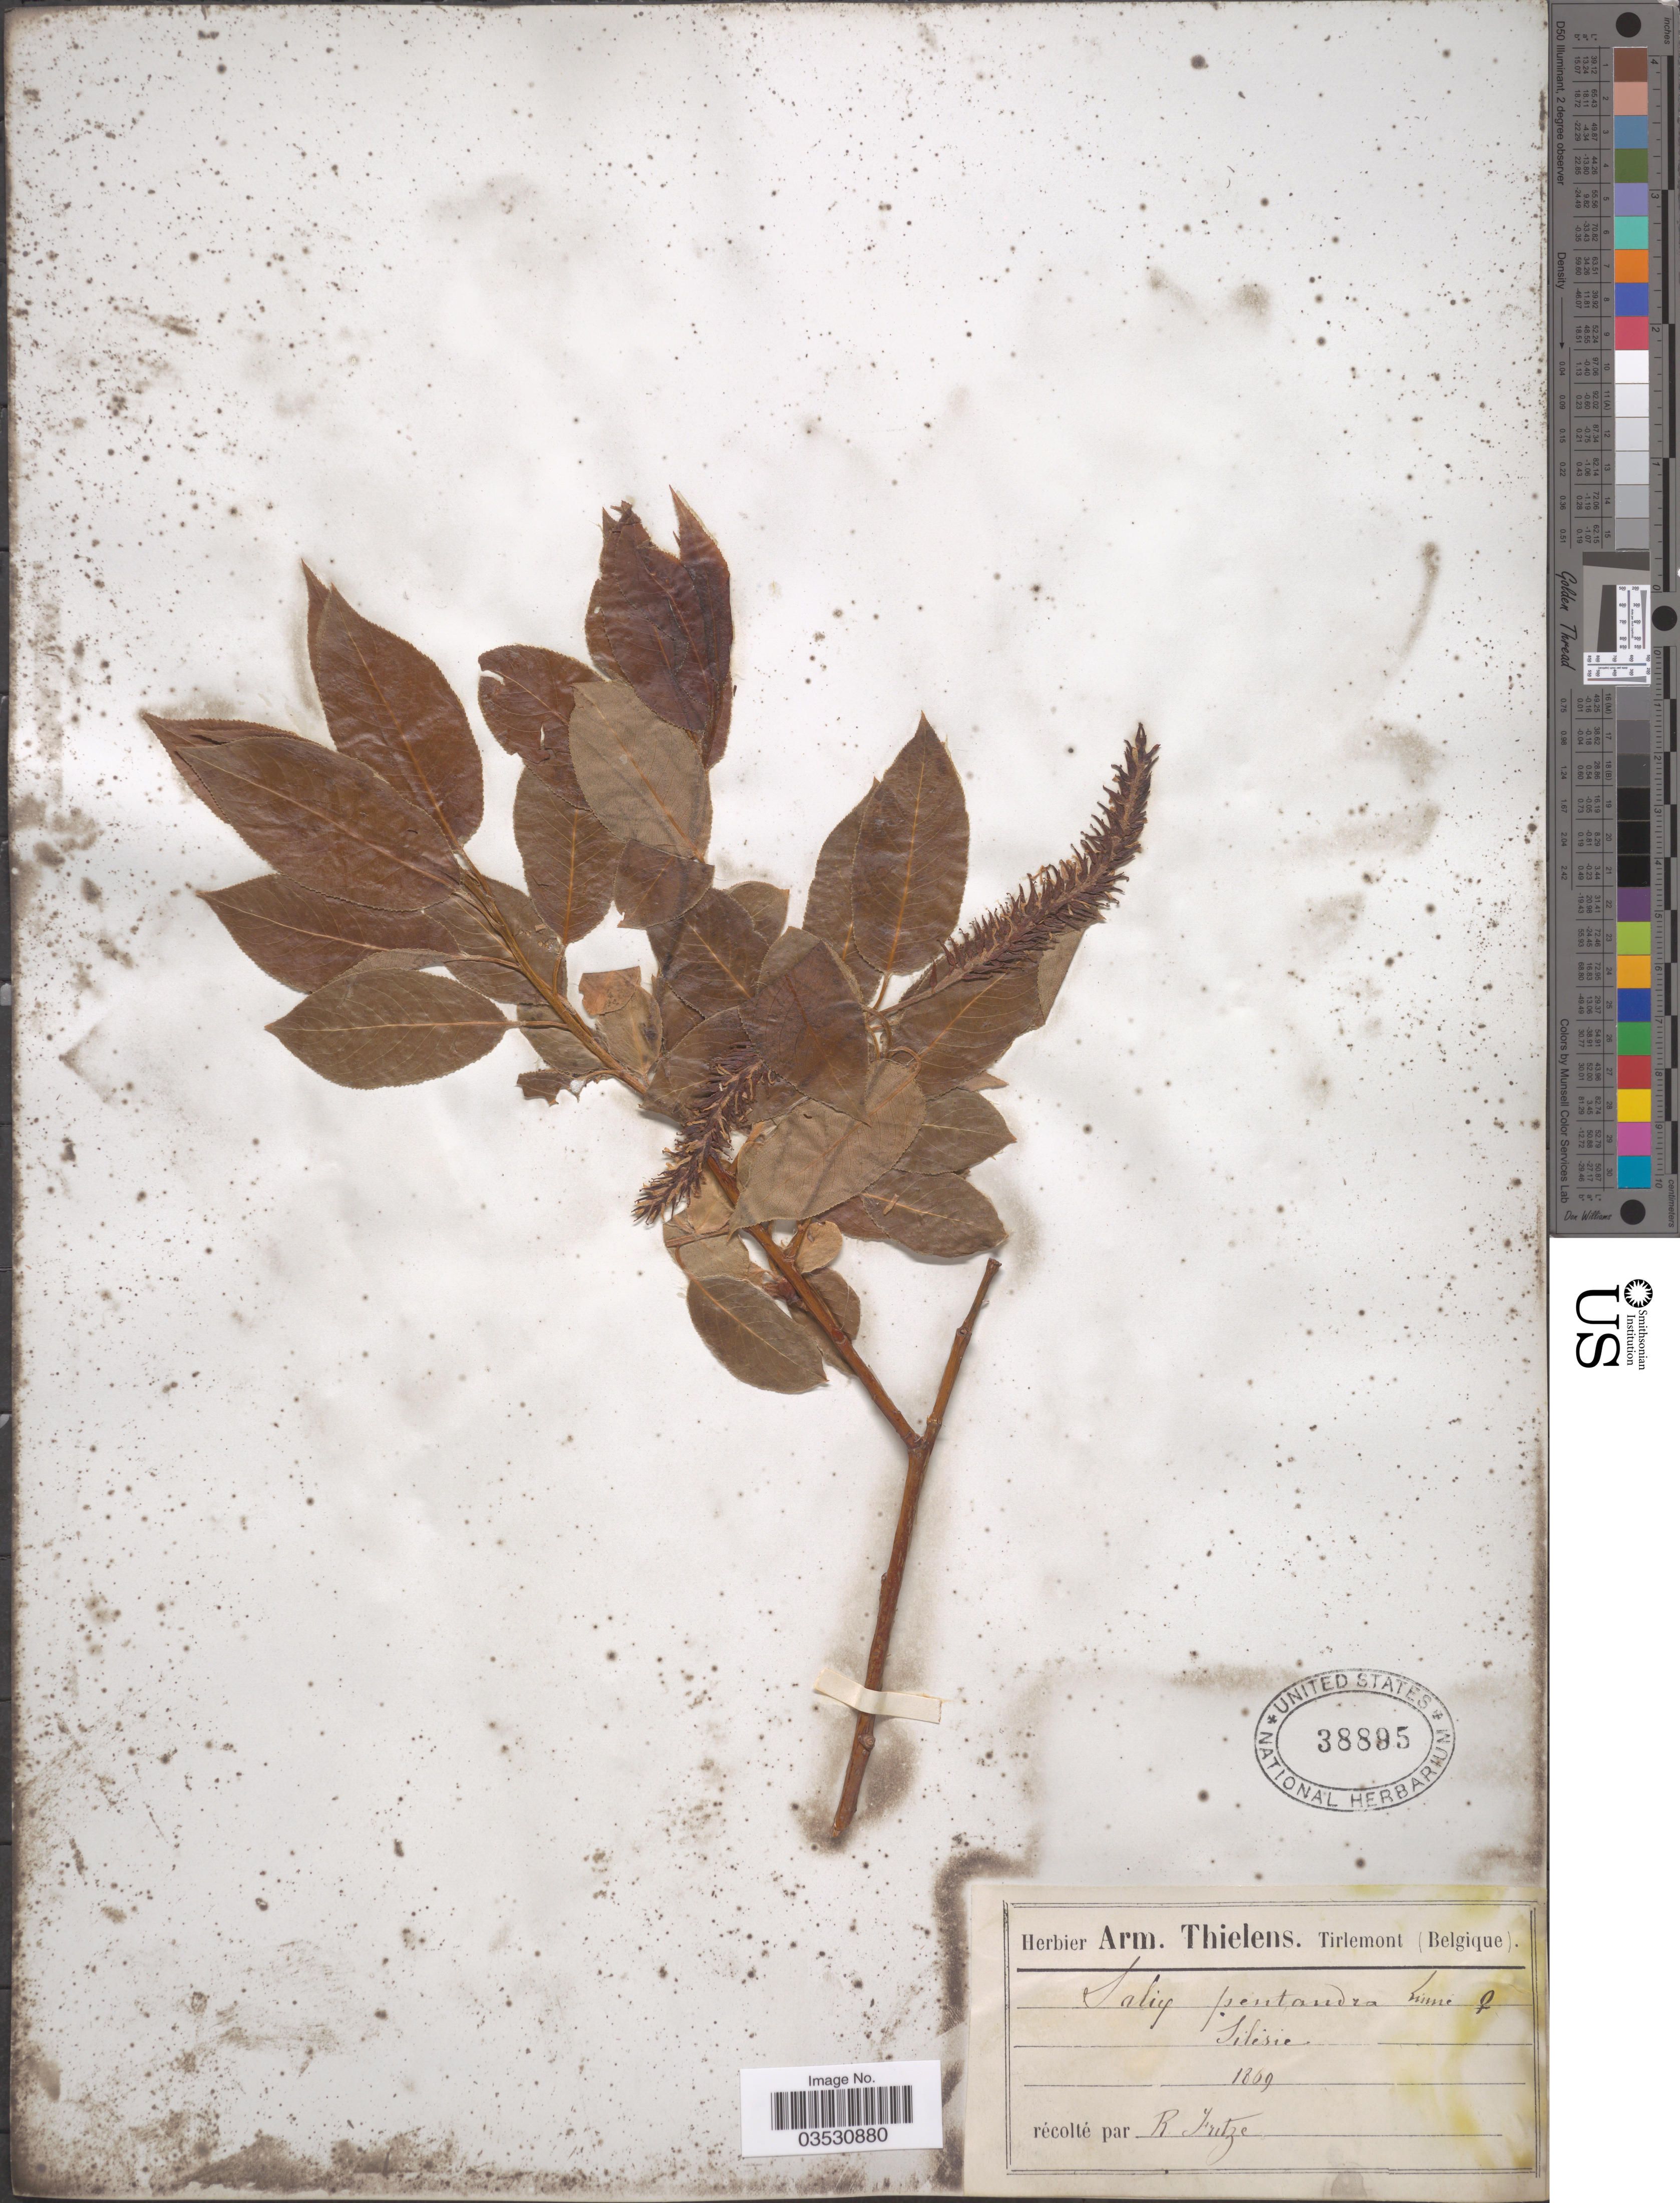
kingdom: Plantae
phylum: Tracheophyta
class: Magnoliopsida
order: Malpighiales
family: Salicaceae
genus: Salix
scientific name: Salix pentandra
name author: L.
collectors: R. Fritze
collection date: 1869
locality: Silésie.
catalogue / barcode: US 38895